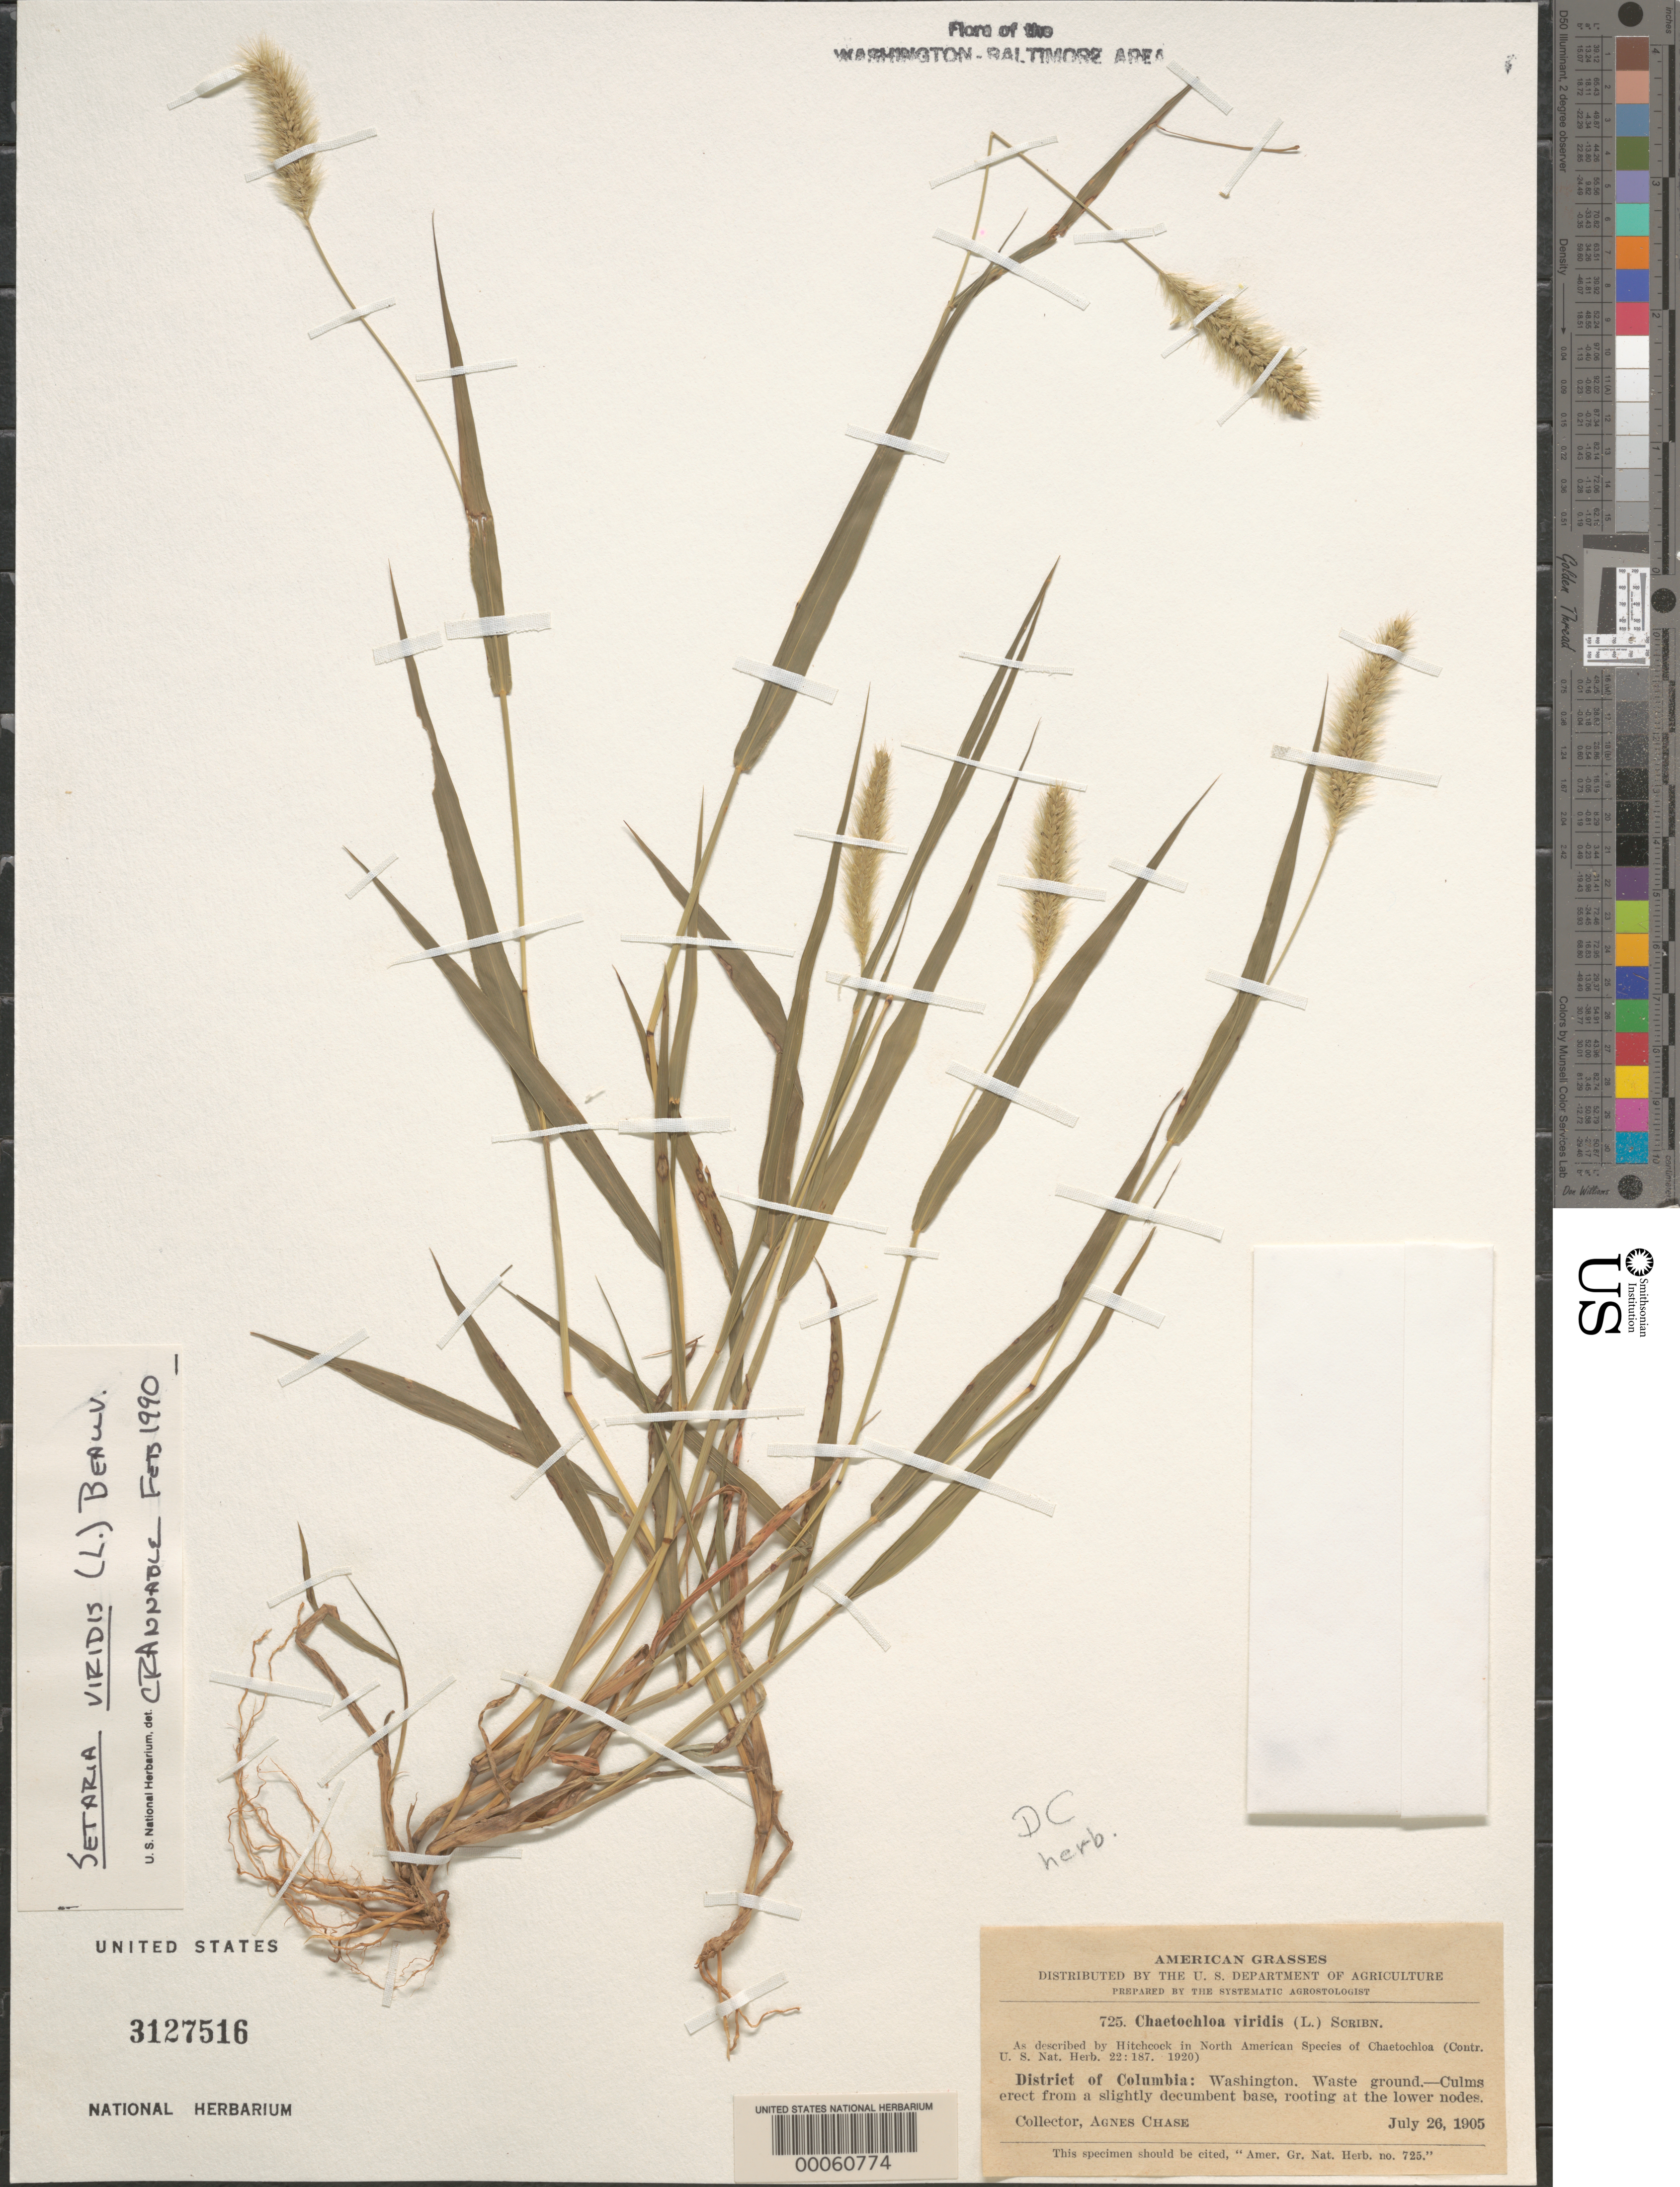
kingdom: Plantae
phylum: Tracheophyta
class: Liliopsida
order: Poales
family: Poaceae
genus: Setaria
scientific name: Setaria viridis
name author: (L.) P. Beauv.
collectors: A. Chase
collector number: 725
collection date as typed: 26 Jul 1905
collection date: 1905-07-26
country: United States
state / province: District of Columbia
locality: Washington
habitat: Waste ground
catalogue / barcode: US 3127516